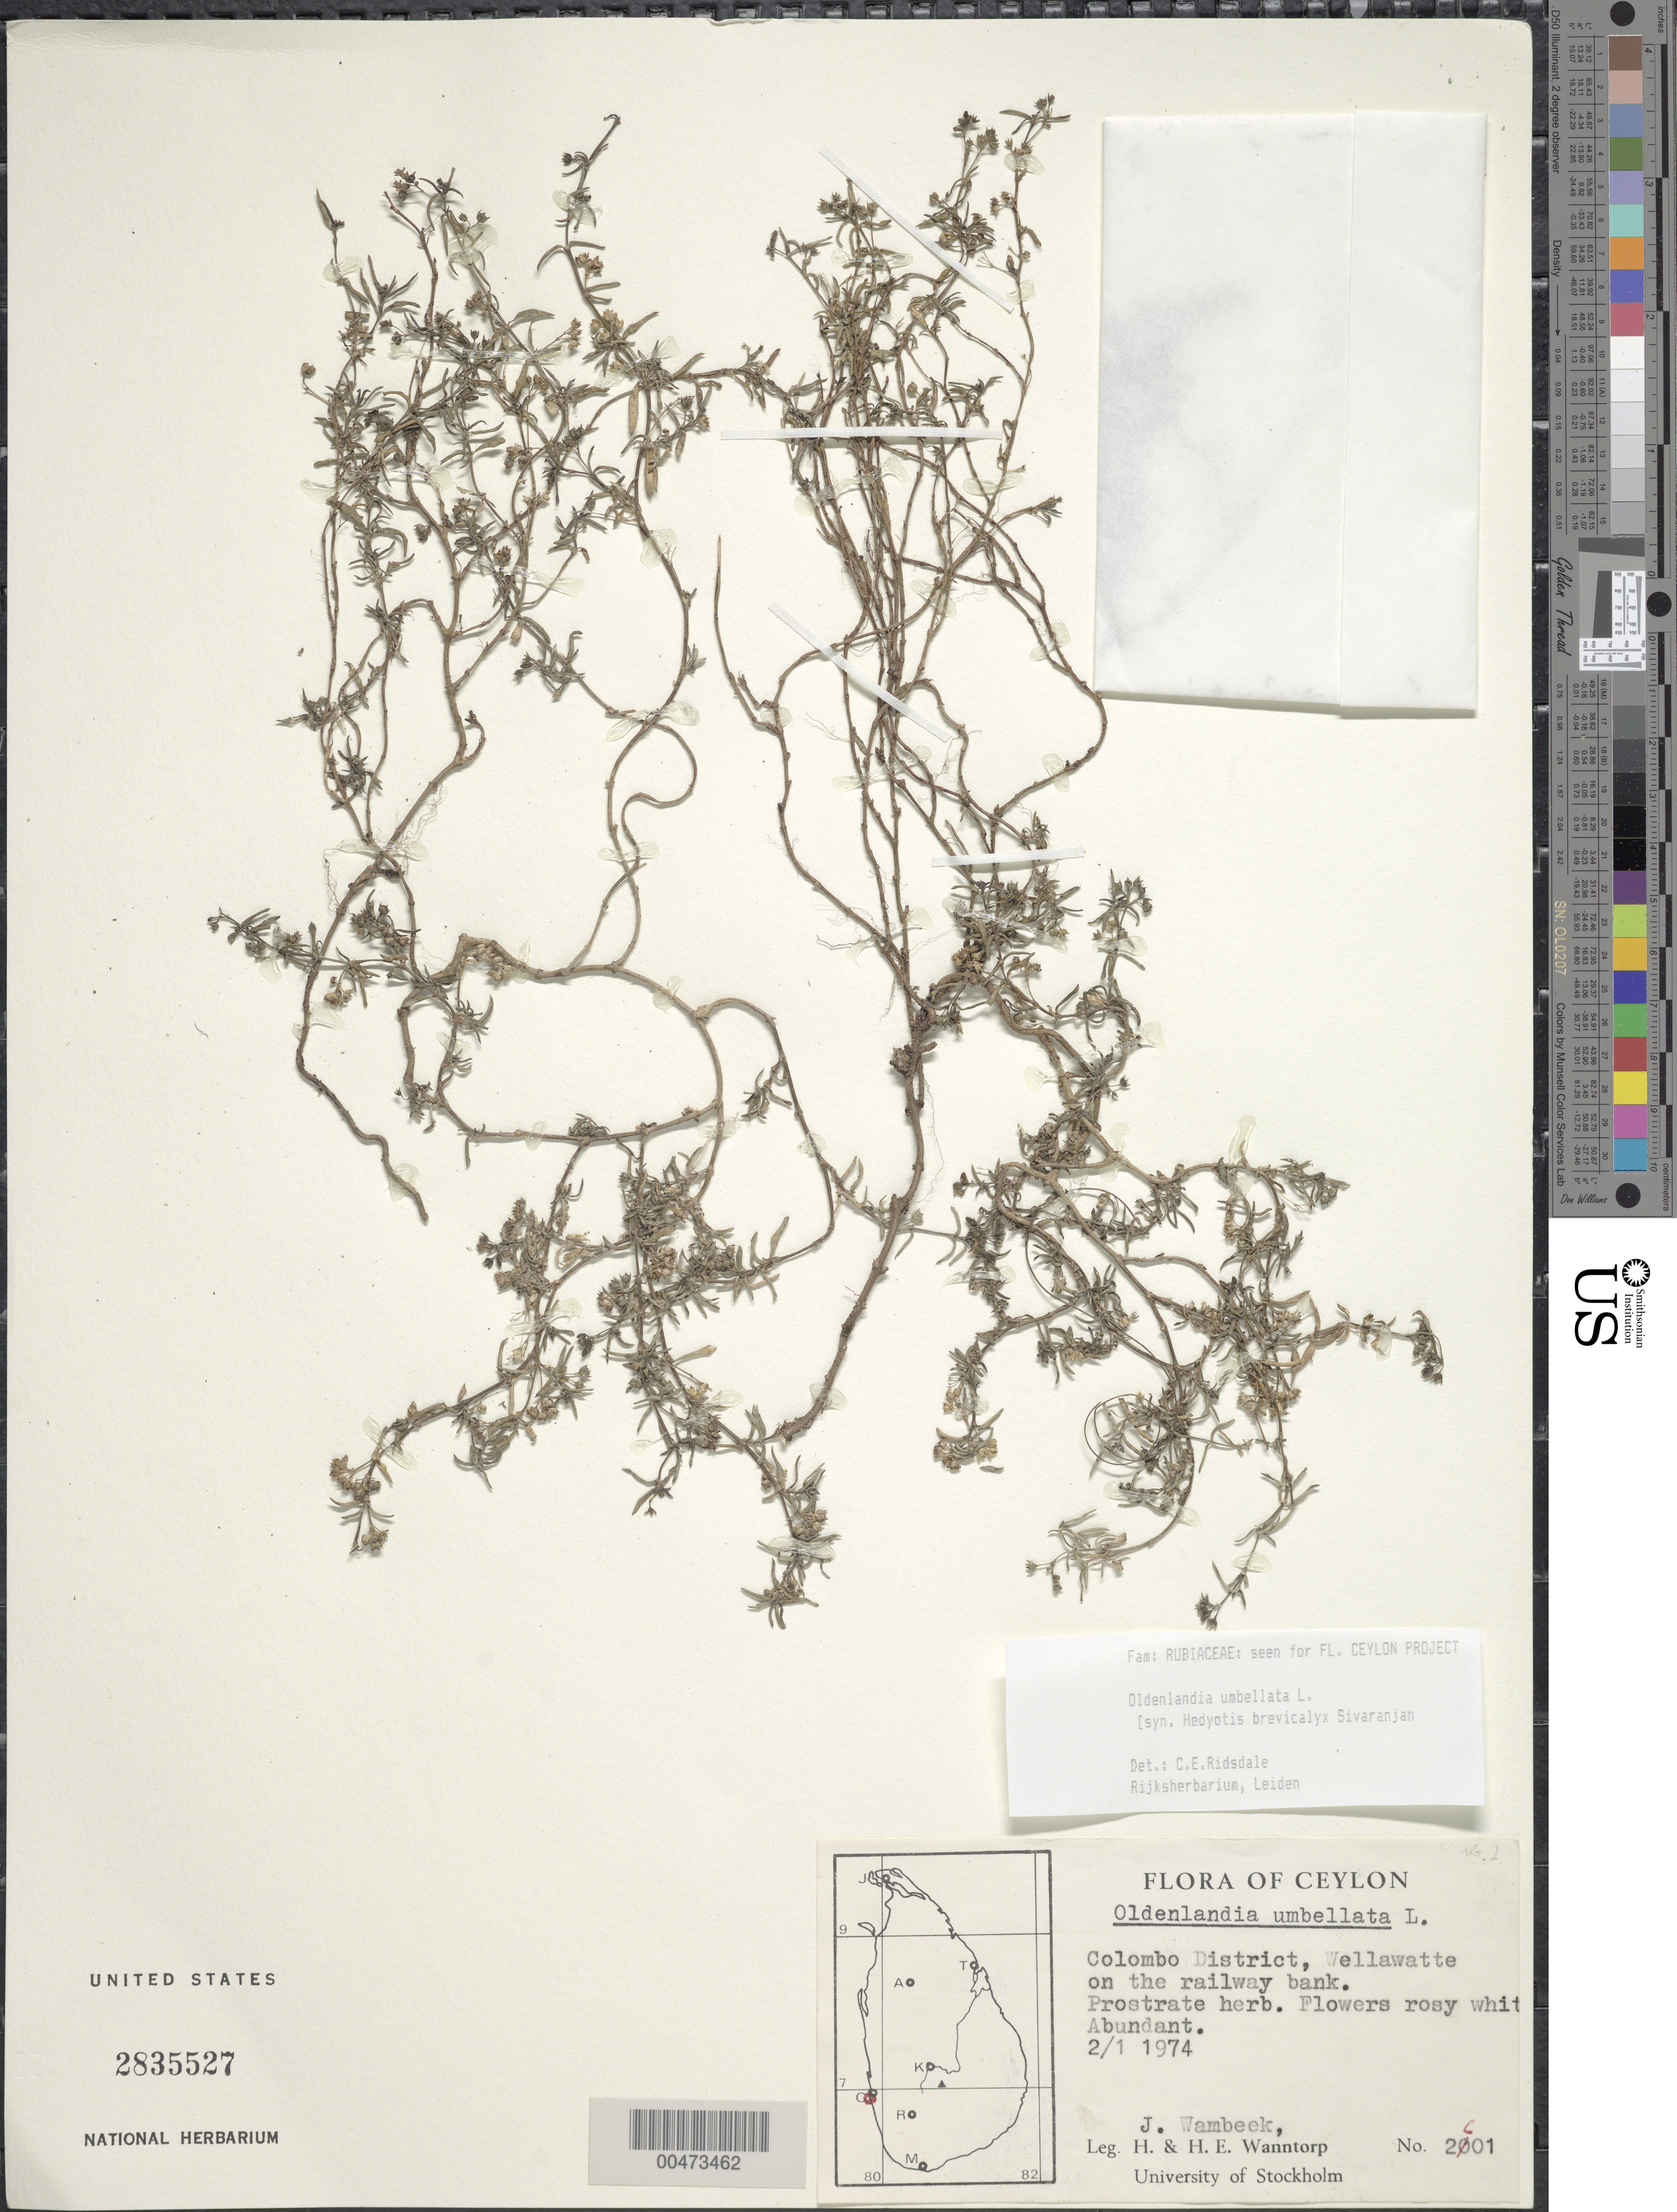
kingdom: Plantae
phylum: Tracheophyta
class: Magnoliopsida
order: Gentianales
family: Rubiaceae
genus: Oldenlandia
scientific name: Oldenlandia umbellata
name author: L.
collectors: H. Wanntorp, H. Wanntorp & J. Wambeek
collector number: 2601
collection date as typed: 02 Jan 1974 or 01 Feb 1974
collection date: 1974-01-02 or 1974-02-01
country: Sri Lanka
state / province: Western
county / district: Colombo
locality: Wellawatte on the railway bank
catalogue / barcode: US 2835527